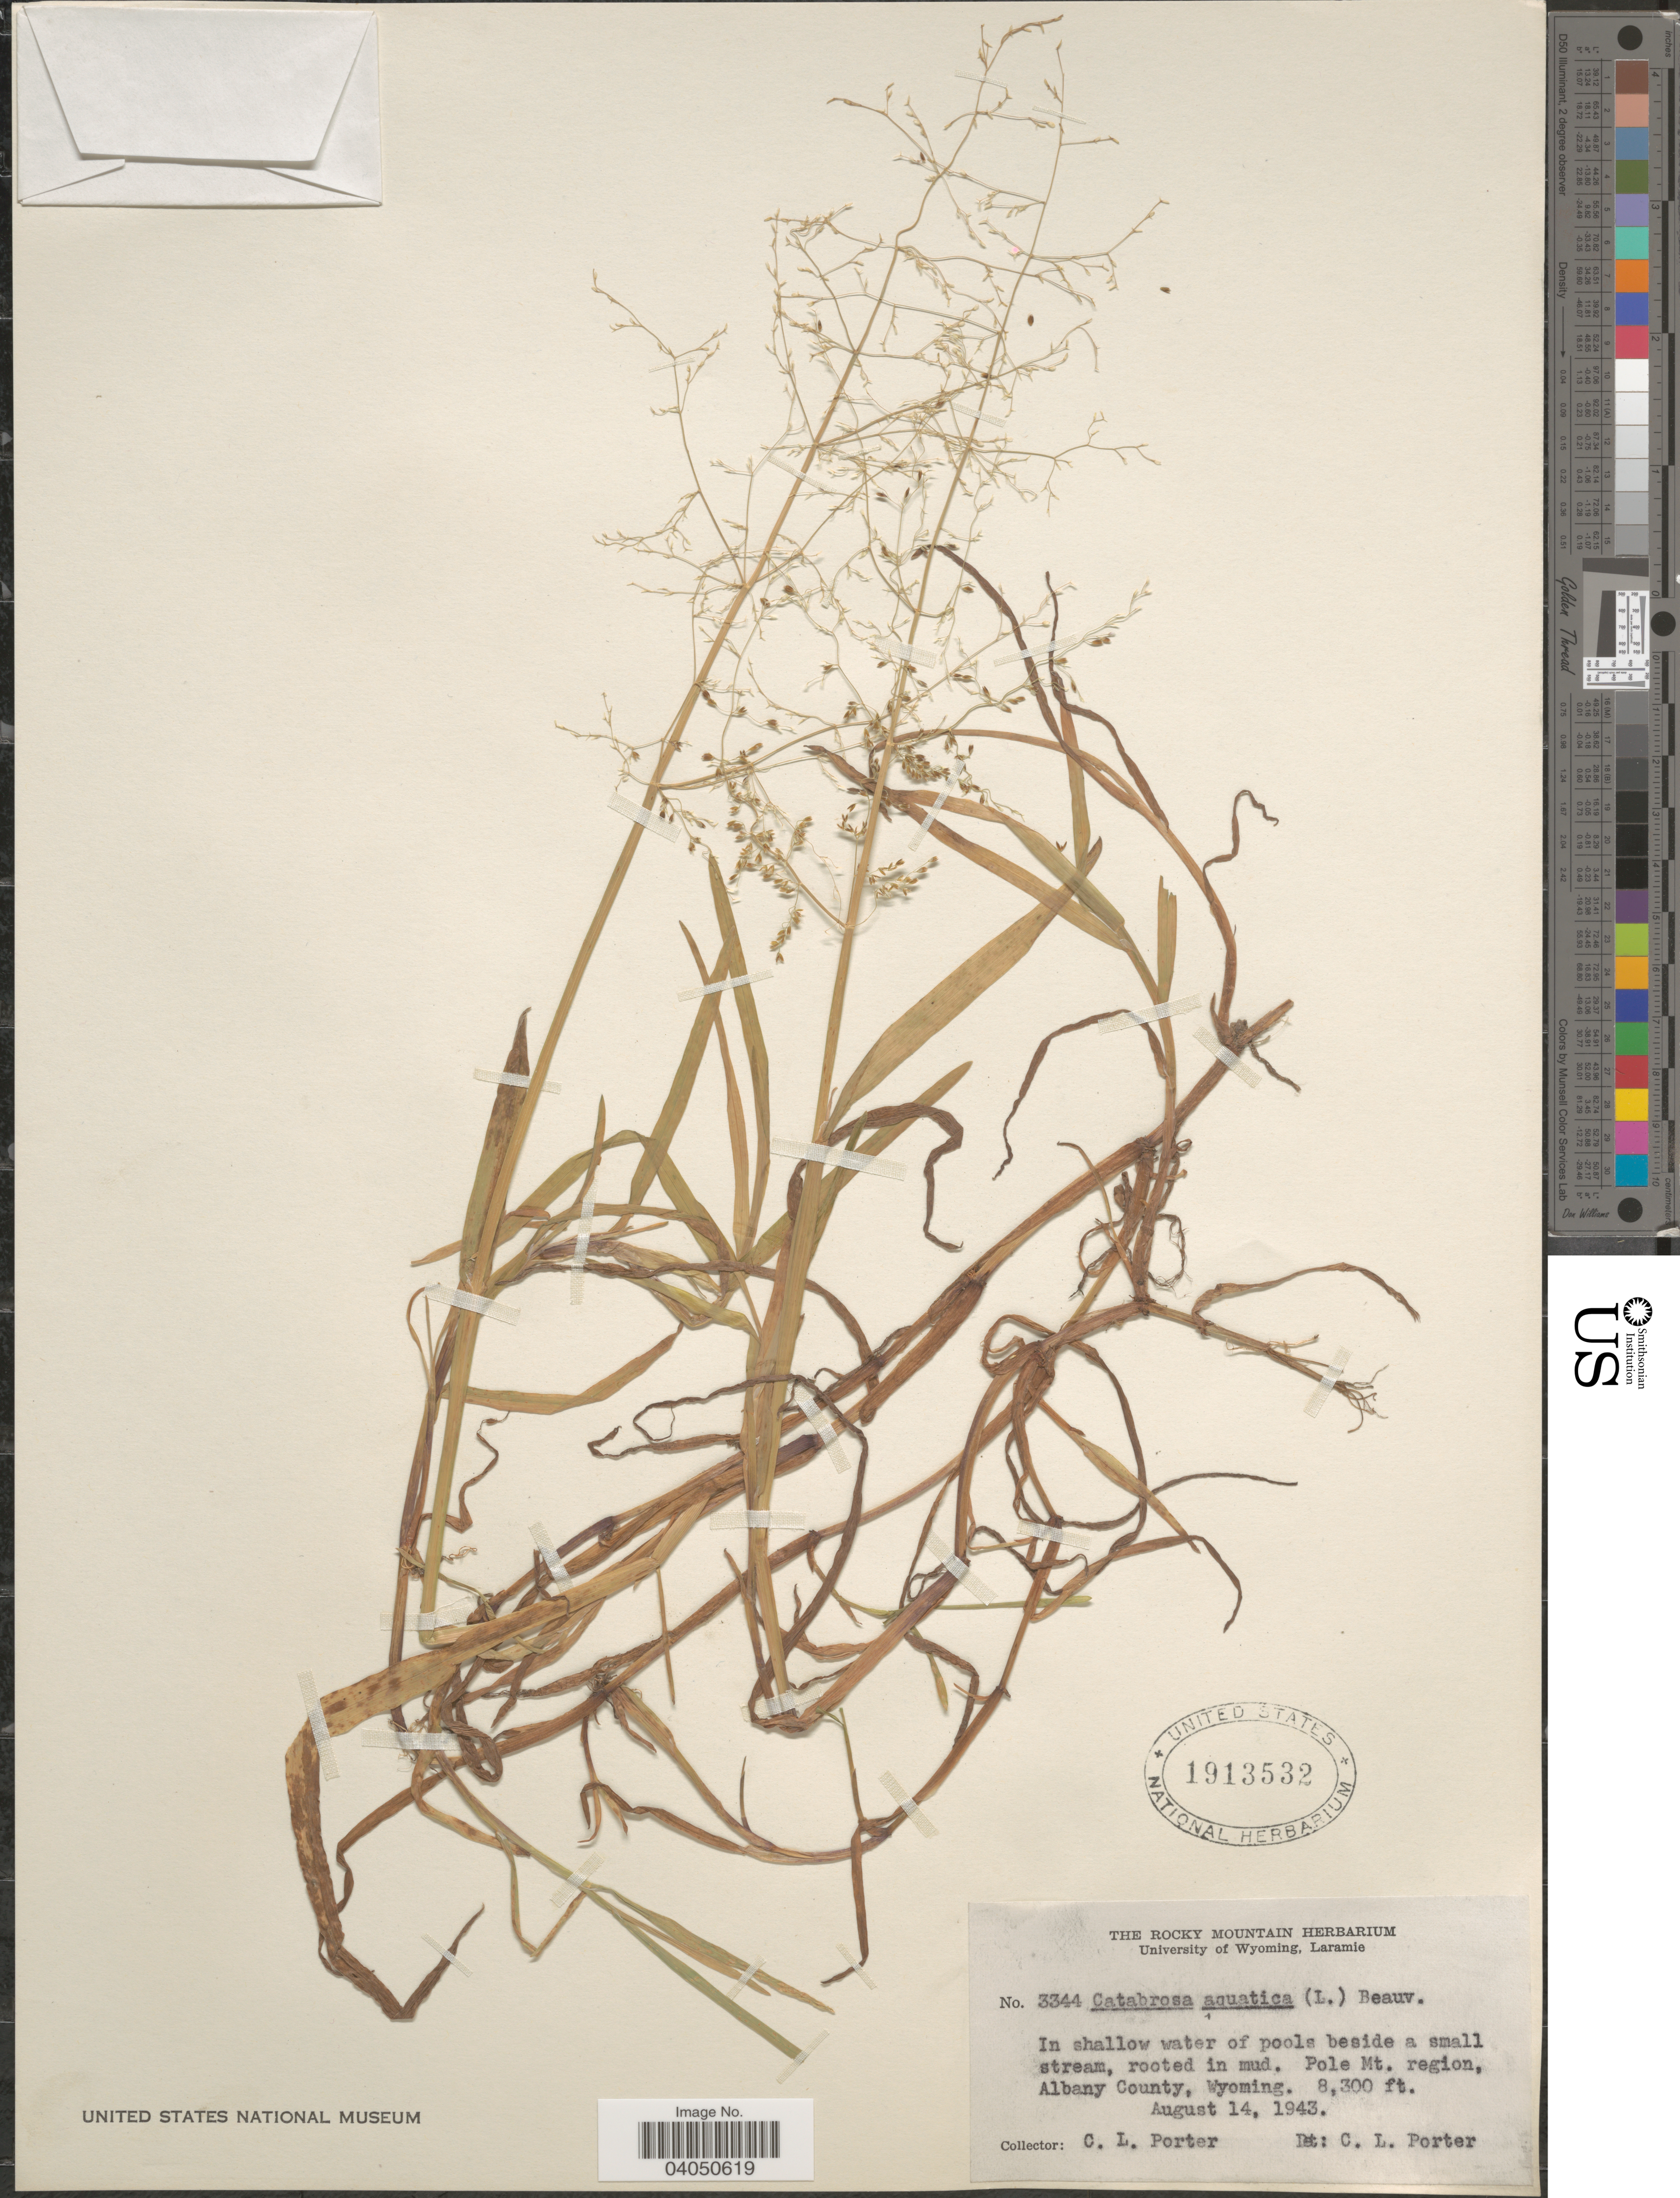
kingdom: Plantae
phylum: Tracheophyta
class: Liliopsida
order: Poales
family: Poaceae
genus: Catabrosa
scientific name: Catabrosa aquatica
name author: (L.) P. Beauv.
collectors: C. L. Porter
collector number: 3344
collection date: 1943-08-14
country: United States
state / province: Wyoming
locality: Pole Mt. region, Albany County.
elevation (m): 2530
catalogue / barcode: US 1913532